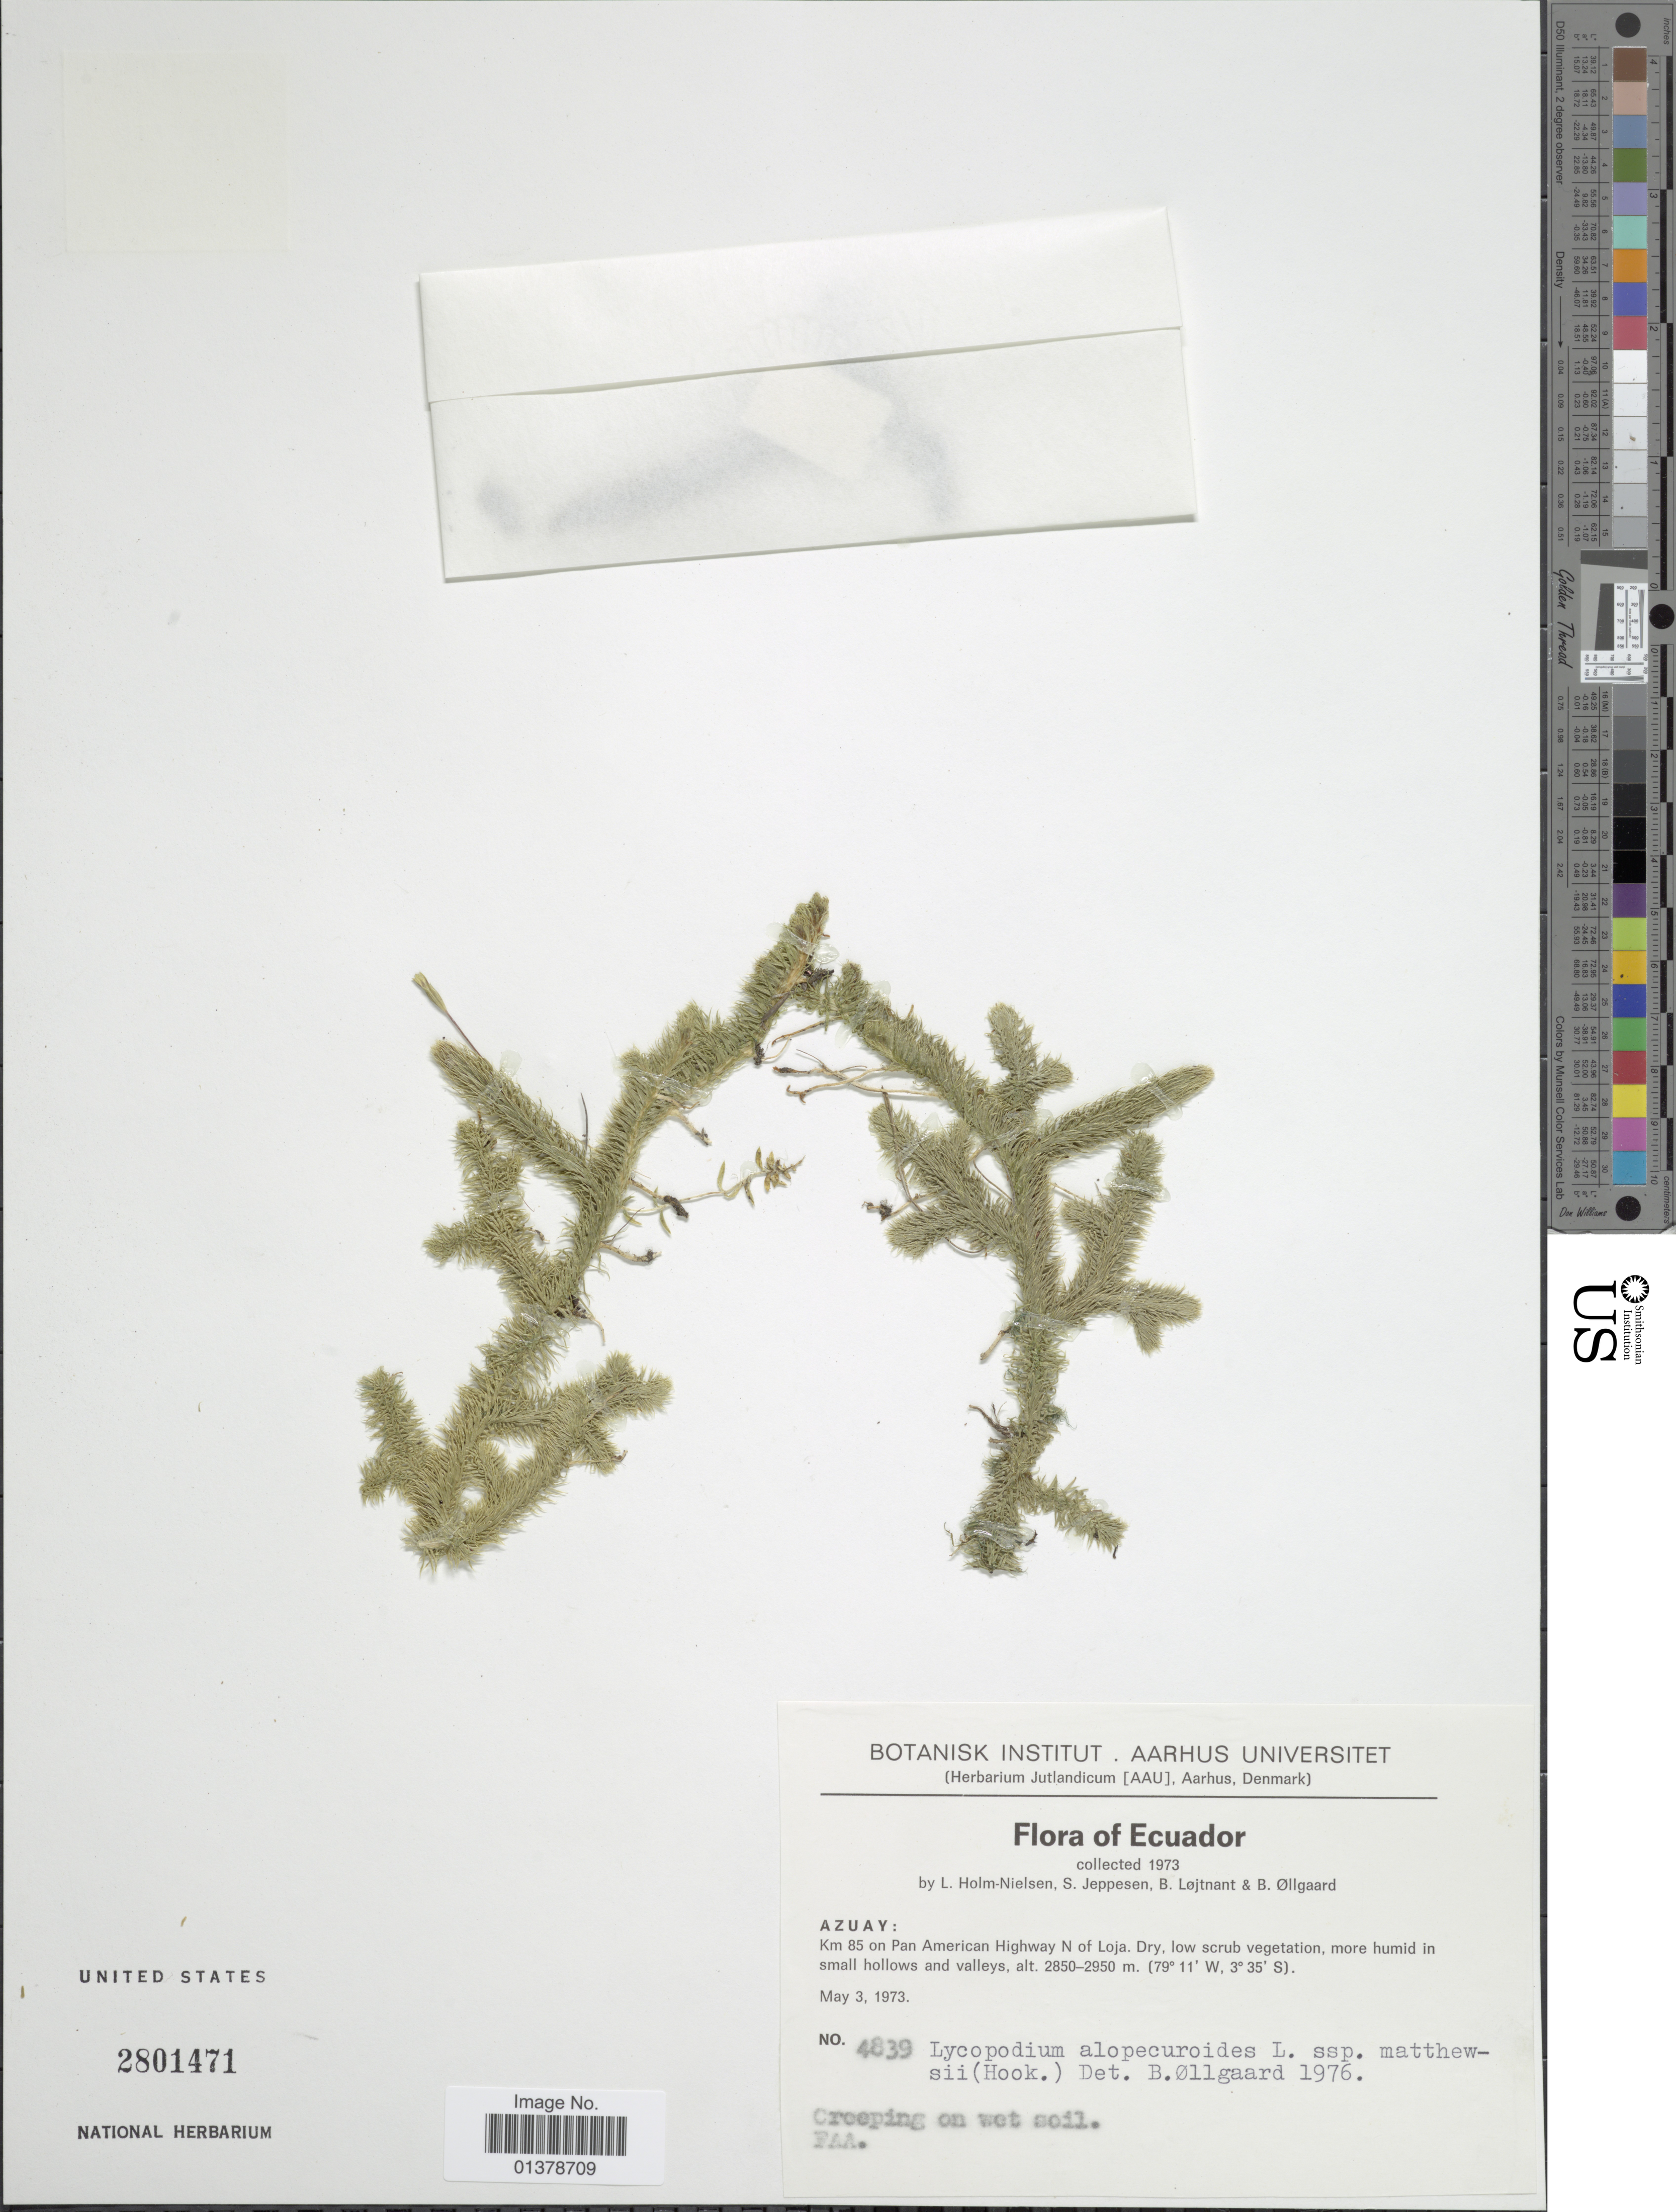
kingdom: Plantae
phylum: Tracheophyta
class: Lycopodiopsida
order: Lycopodiales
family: Lycopodiaceae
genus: Lycopodiella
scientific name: Lycopodiella alopecuroides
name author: (L.) Cranfill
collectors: L. B. Holm-Nielsen, S. Jeppesen, B. Löjtnant & B. Øllgaard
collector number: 4839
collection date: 1973-05-03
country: Ecuador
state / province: Azuay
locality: Km 85 on Pan American Highway N of Loja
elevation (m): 2850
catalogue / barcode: US 2801471